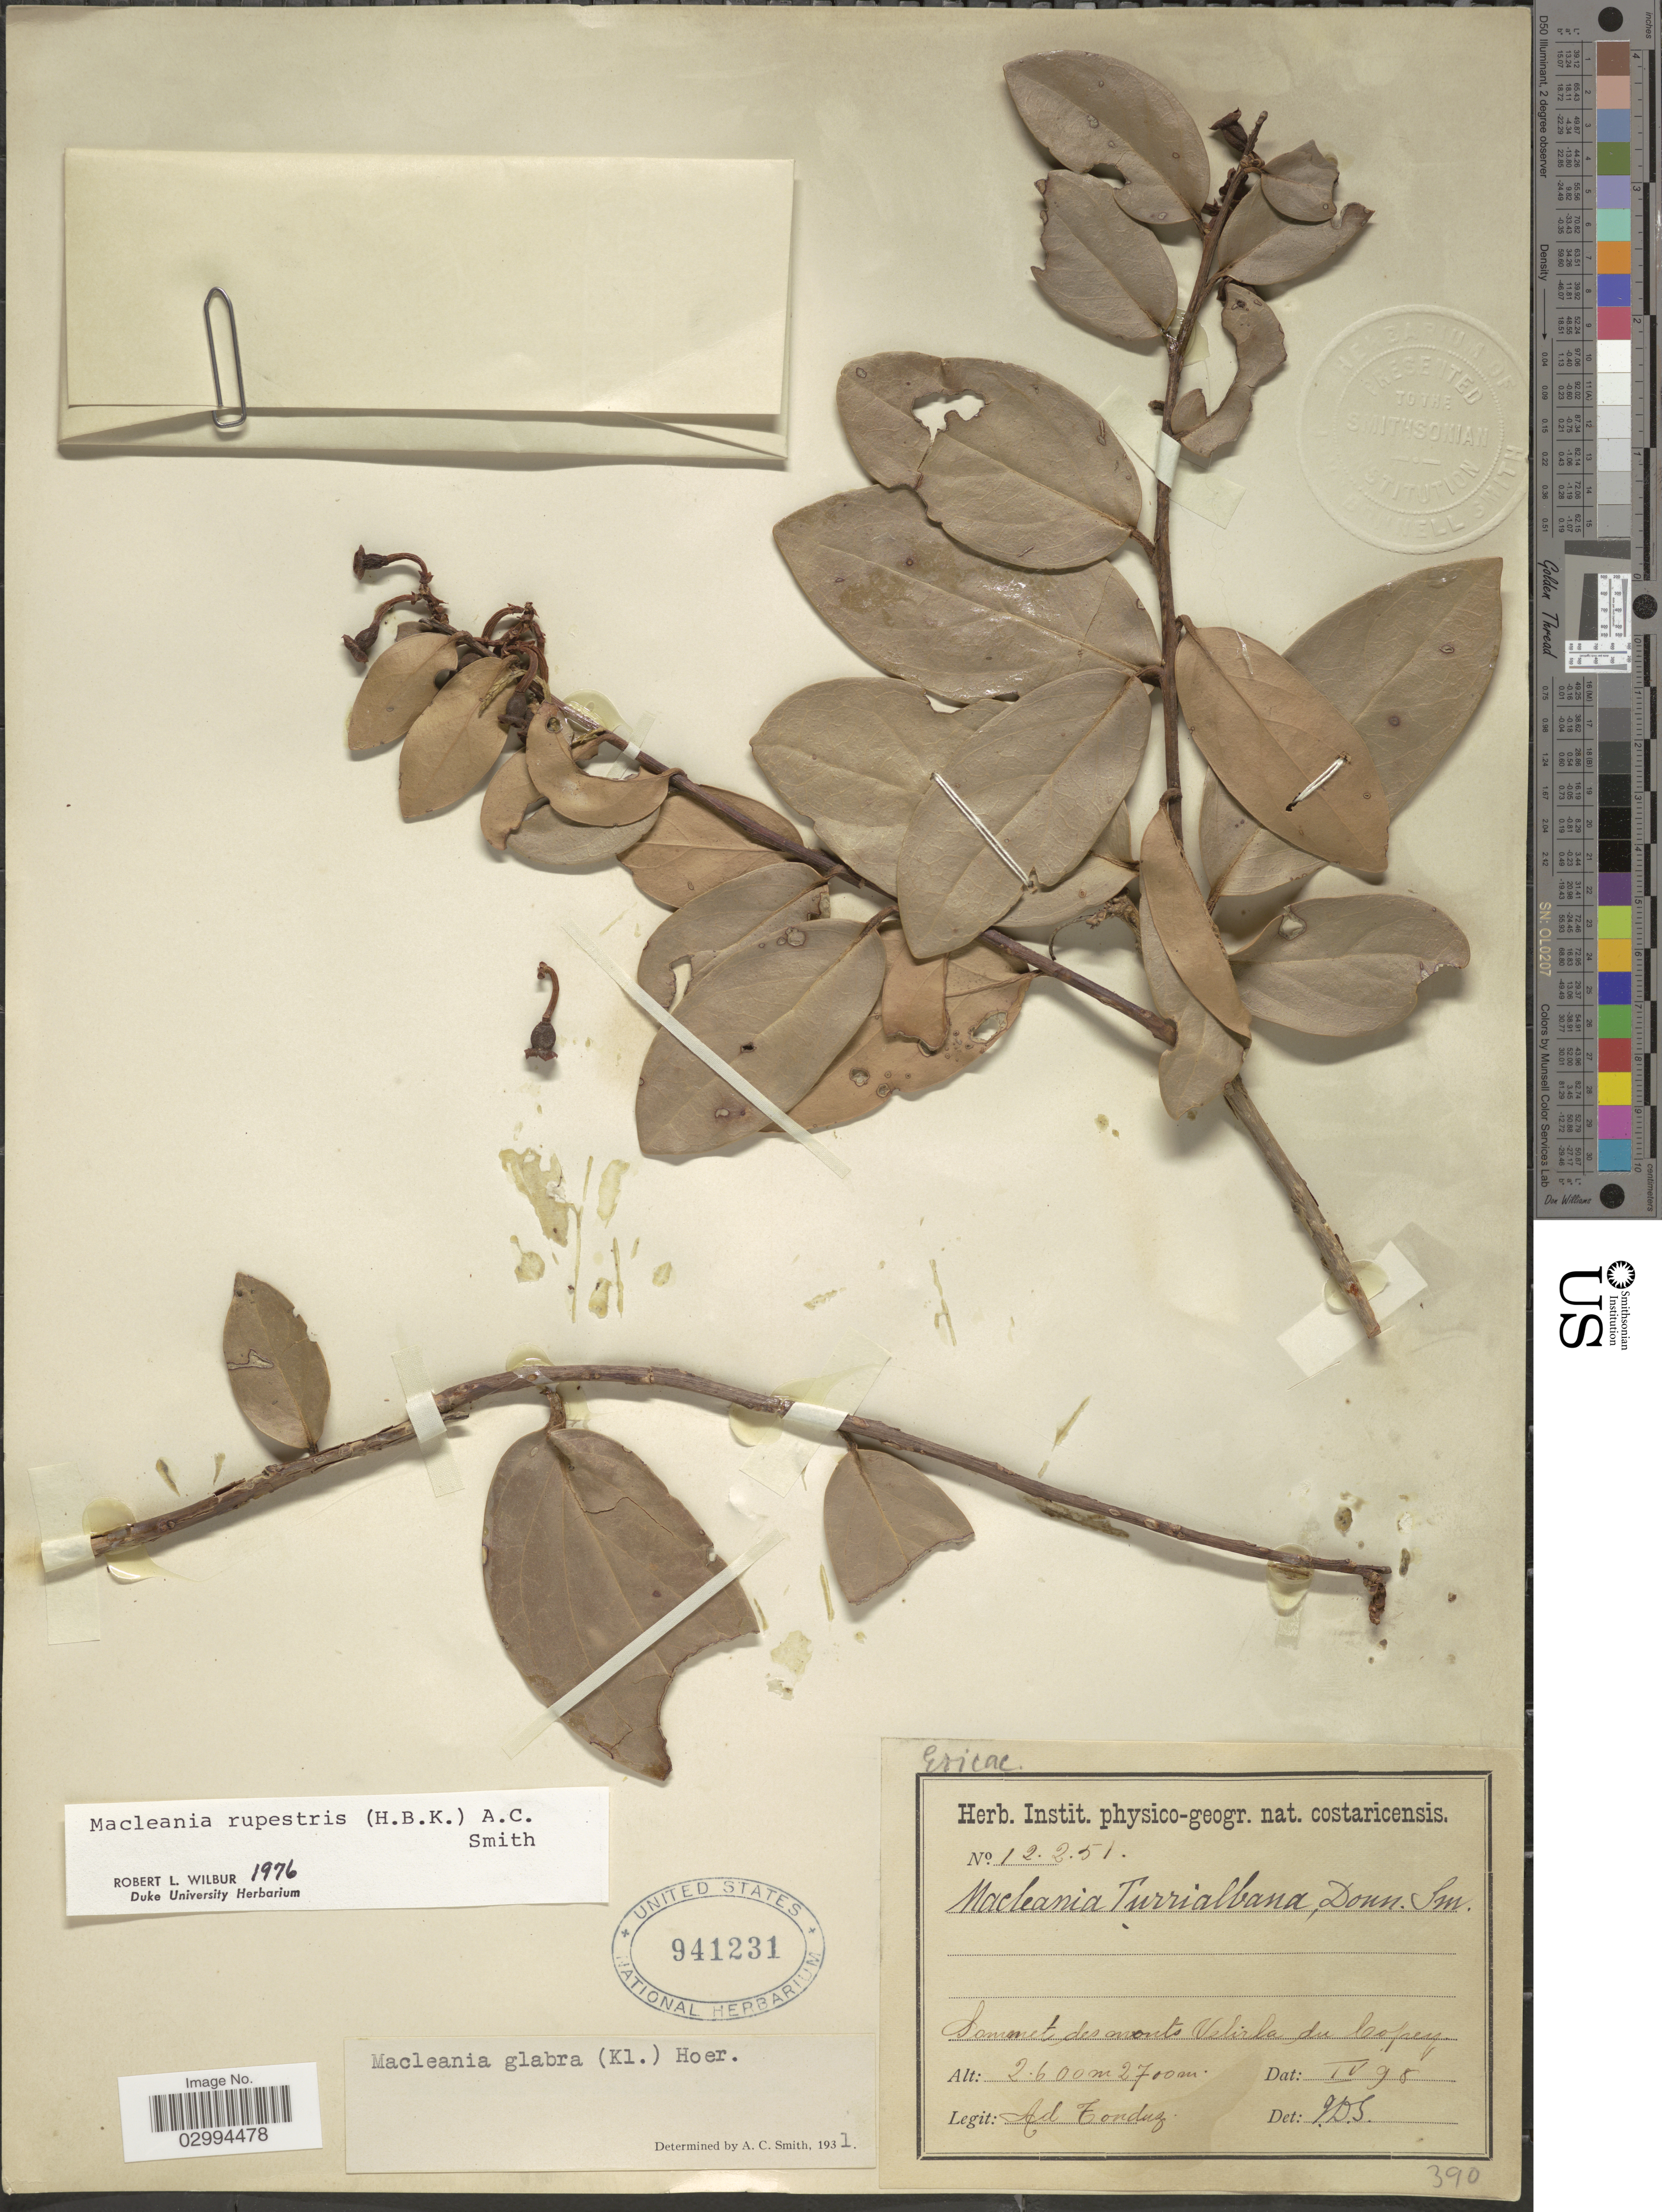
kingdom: Plantae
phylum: Tracheophyta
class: Magnoliopsida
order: Ericales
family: Ericaceae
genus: Macleania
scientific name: Macleania rupestris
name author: (Kunth) A.C. Sm.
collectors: A. Tonduz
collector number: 12251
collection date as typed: Transcribed d/m/y: /4/95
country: Costa Rica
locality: Sommet des monts Velirla du Copey.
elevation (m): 2600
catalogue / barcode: US 941231